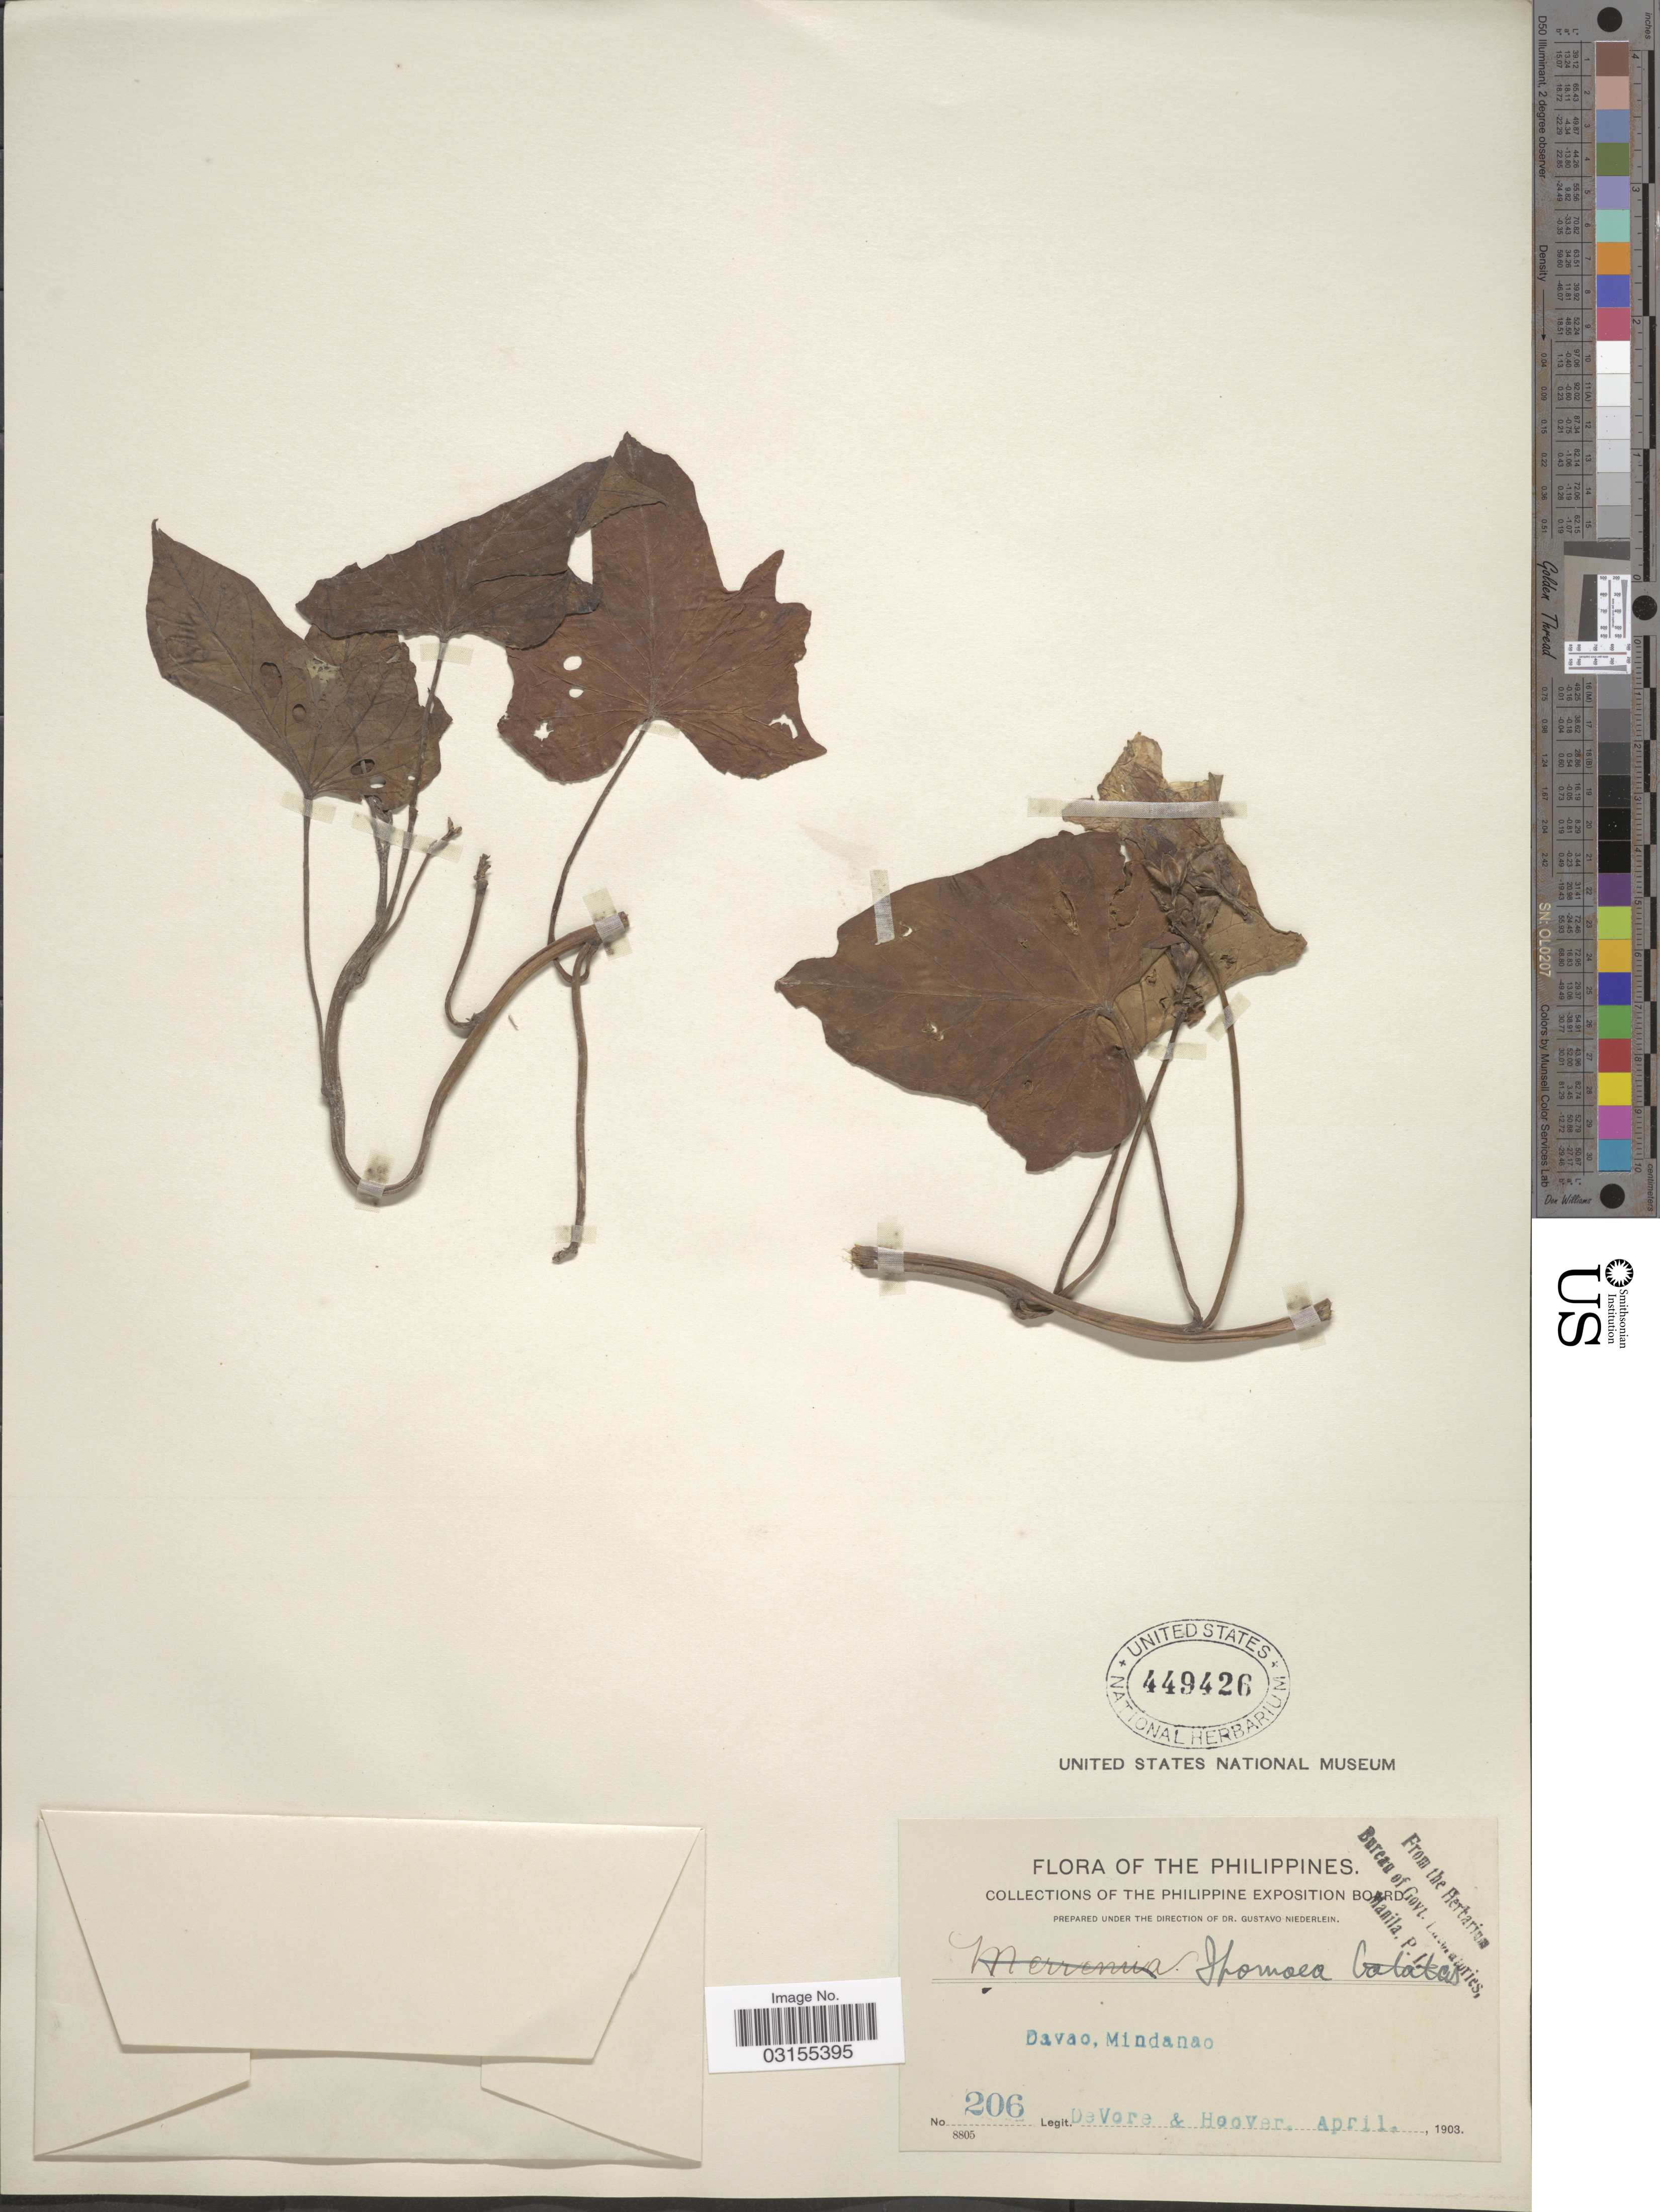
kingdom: Plantae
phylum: Tracheophyta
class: Magnoliopsida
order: Solanales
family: Convolvulaceae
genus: Ipomoea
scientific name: Ipomoea batatas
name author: (L.) Lam.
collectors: B. F. DeVore & -- Hoover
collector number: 206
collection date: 1903-04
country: Philippines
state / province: Davao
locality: Mindanao.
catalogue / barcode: US 449426